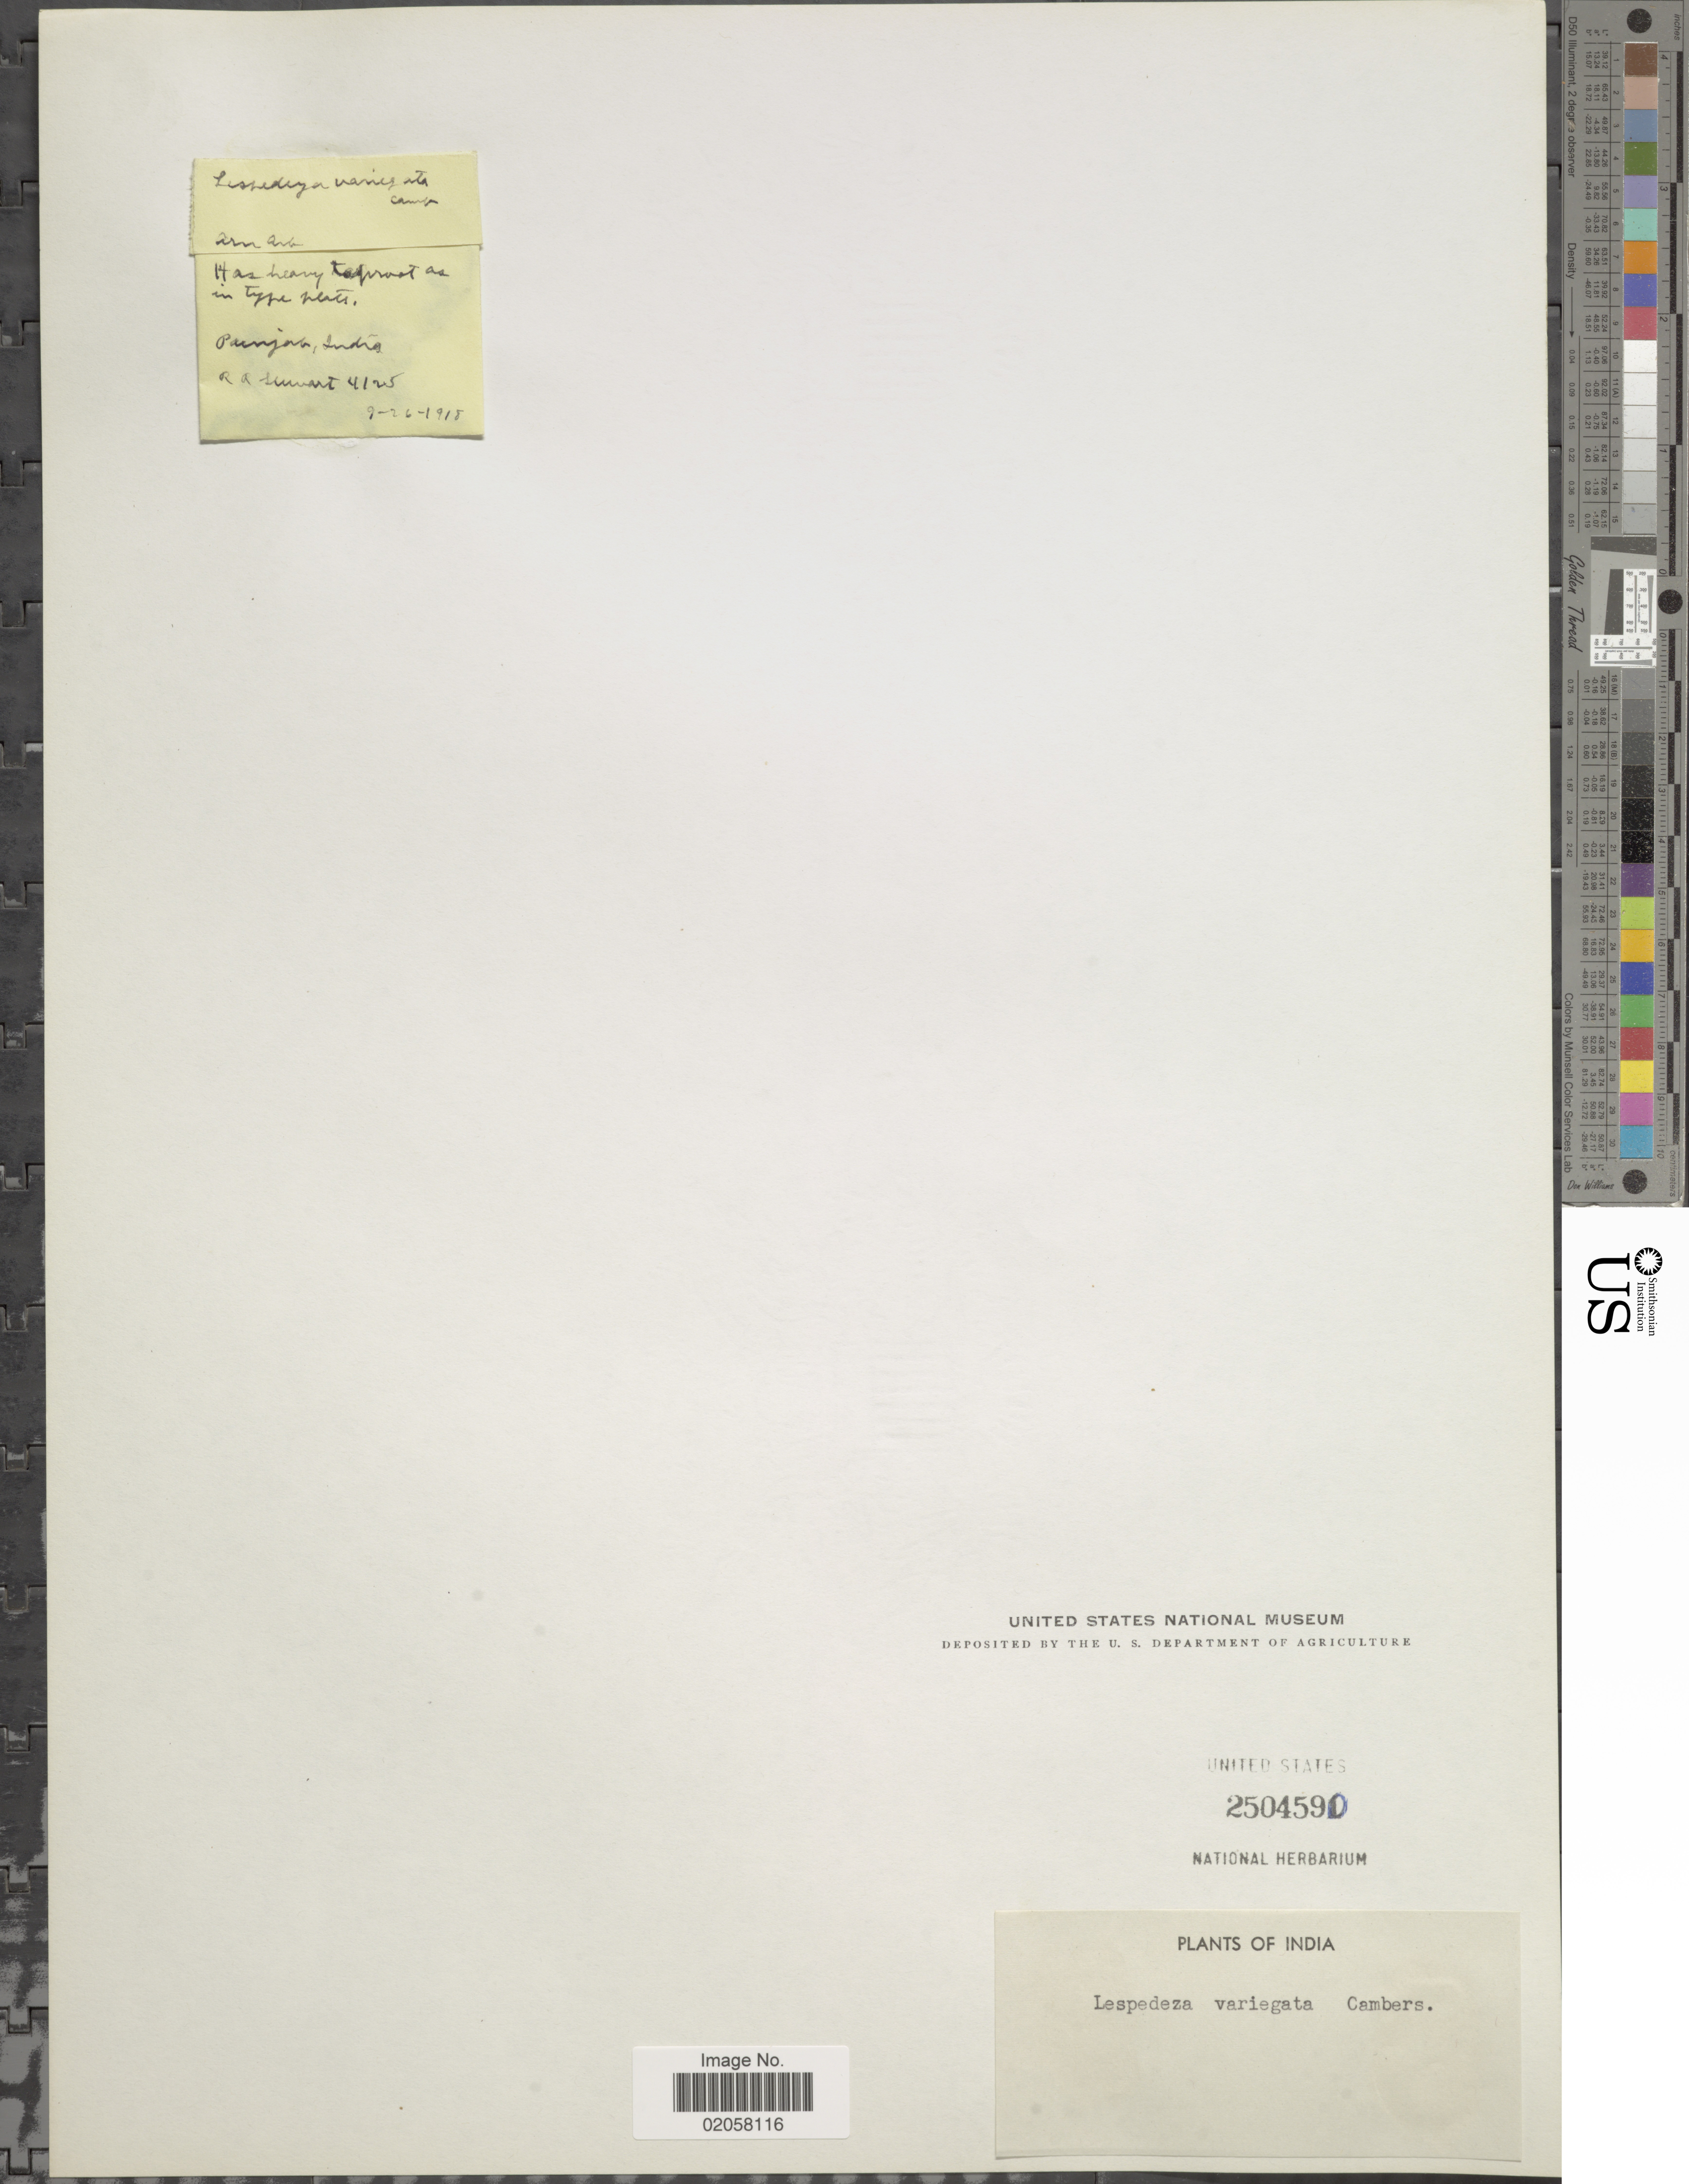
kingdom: Plantae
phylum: Tracheophyta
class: Magnoliopsida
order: Fabales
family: Fabaceae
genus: Lespedeza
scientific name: Lespedeza variegata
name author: Cambess.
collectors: R. R. Stewart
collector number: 4125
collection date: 1918-09-26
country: India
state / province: Punjab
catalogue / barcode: US 2504590